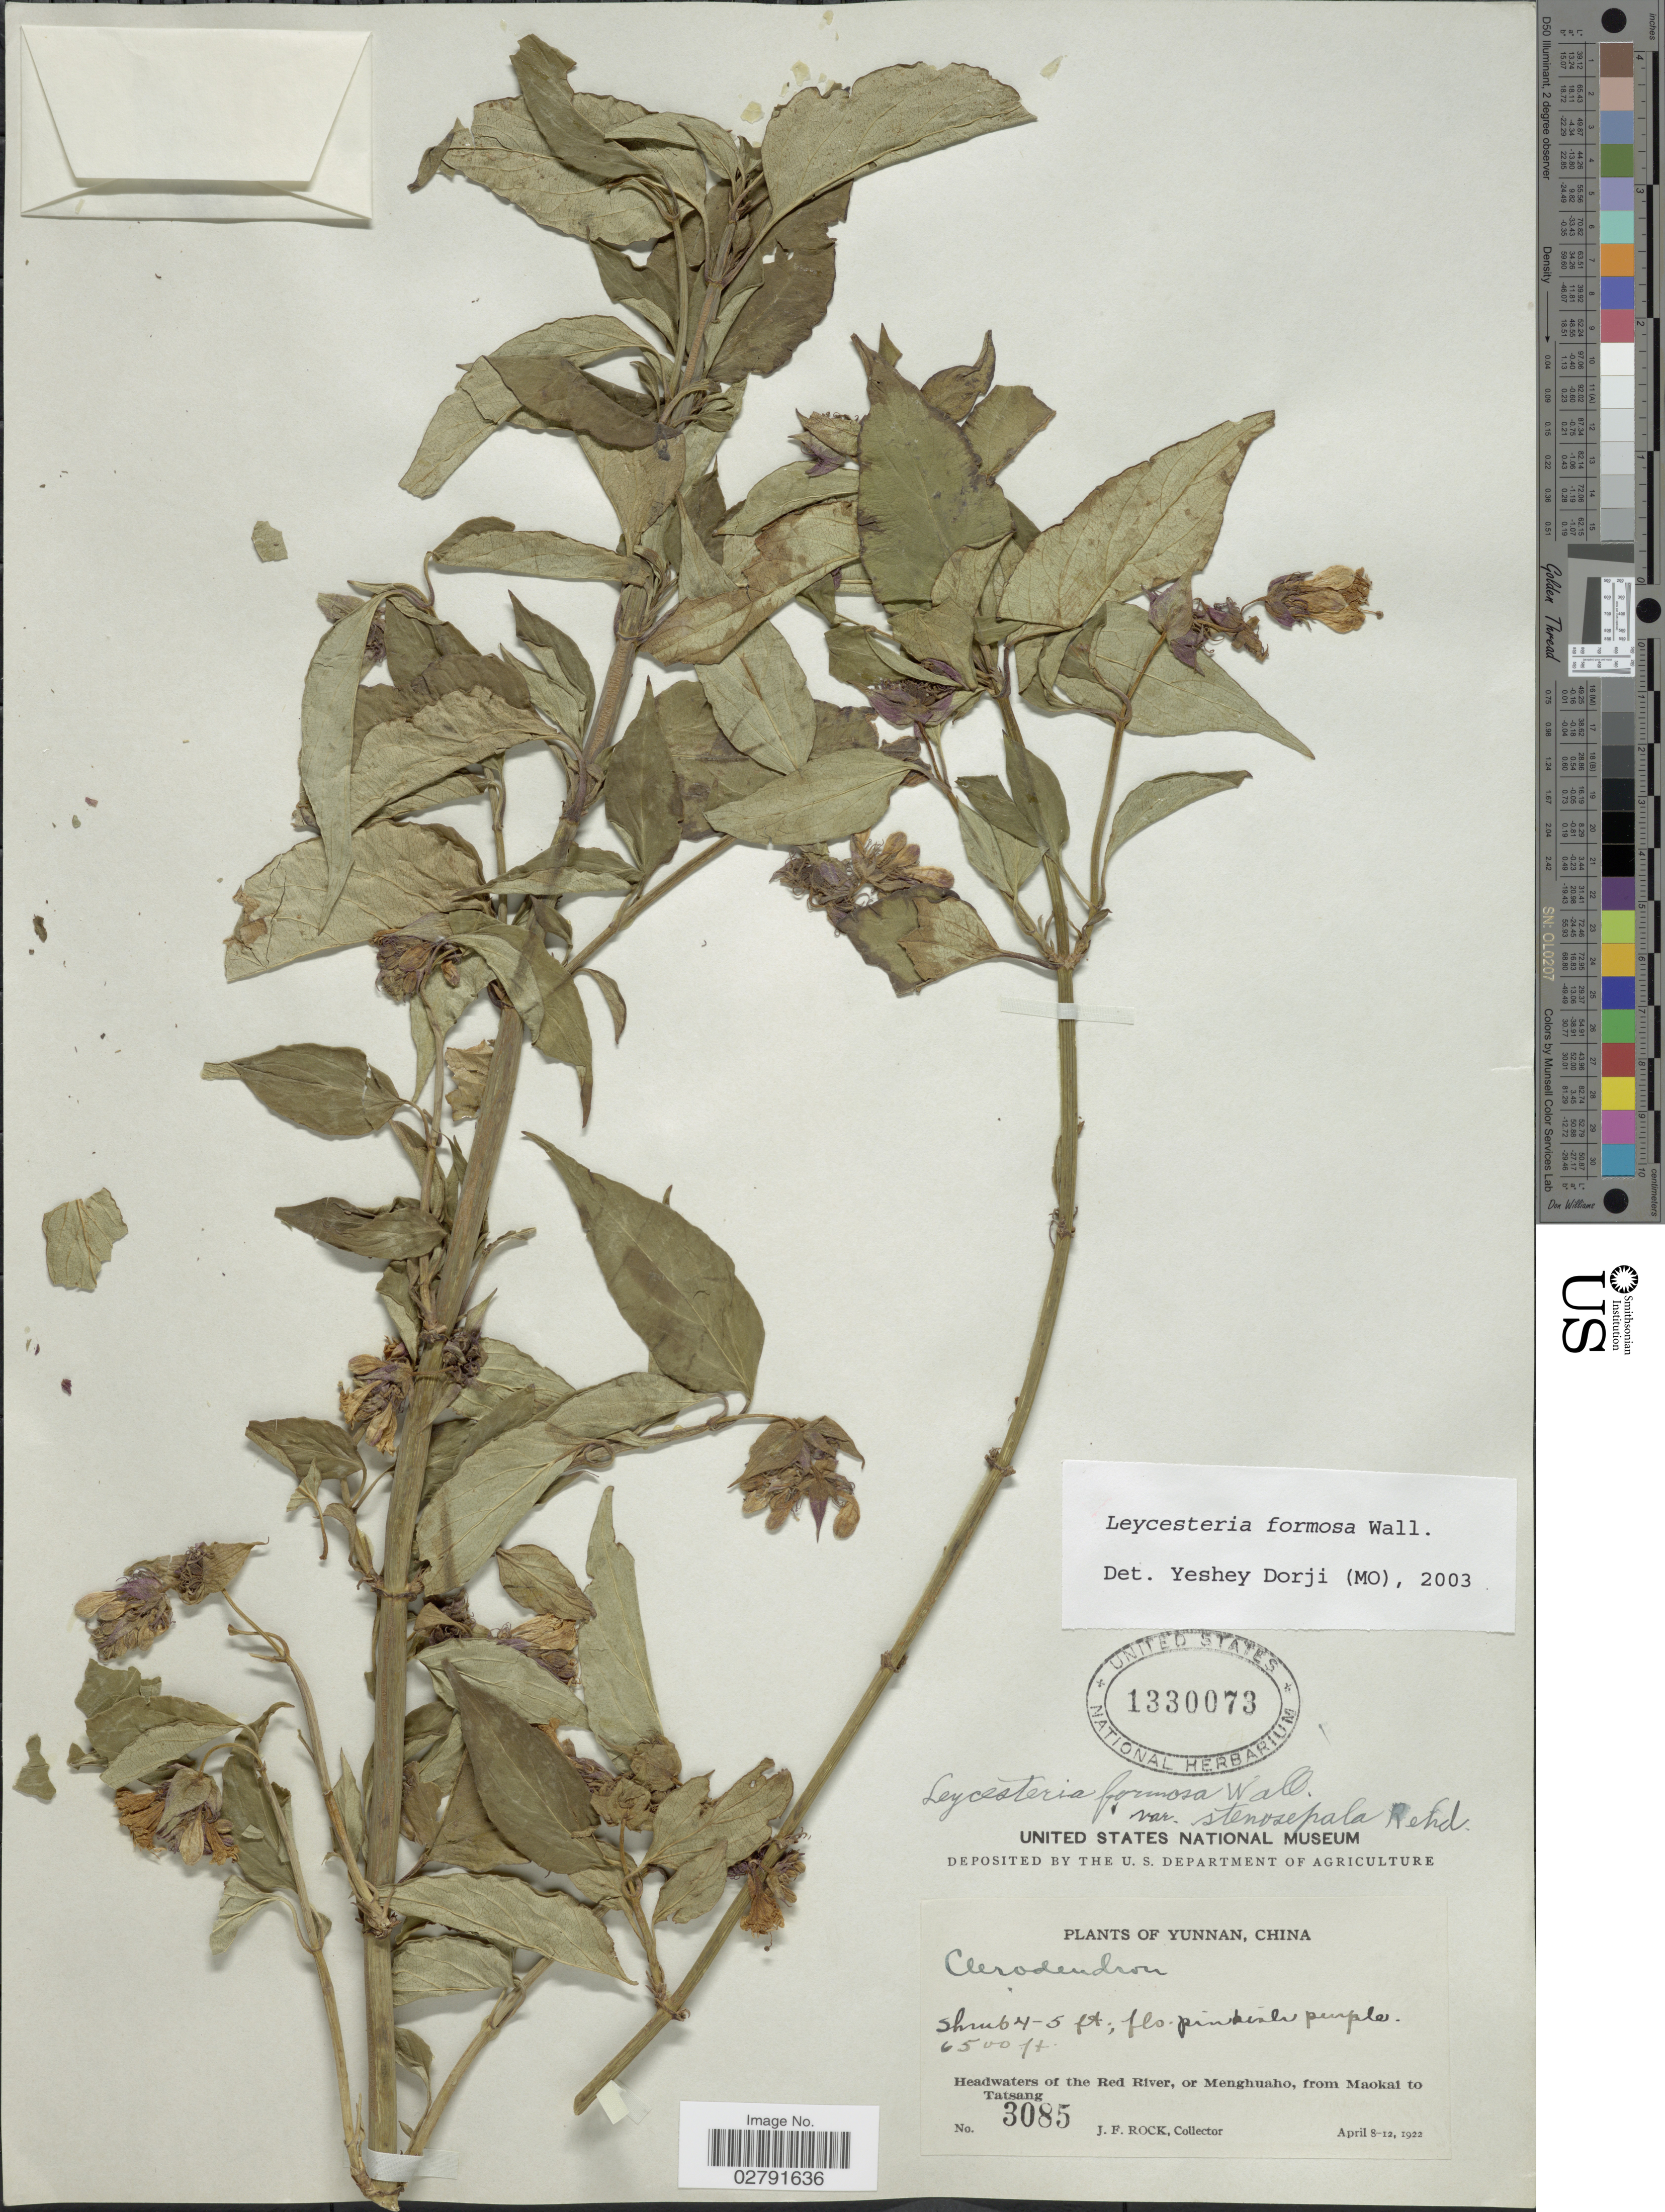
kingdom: Plantae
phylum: Tracheophyta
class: Magnoliopsida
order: Dipsacales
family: Caprifoliaceae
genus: Leycesteria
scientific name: Leycesteria formosa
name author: Wall.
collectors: J. Rock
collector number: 3085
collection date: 1922-04-08/1922-04-12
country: China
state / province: Yunnan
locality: Headwaters of the Red River, or Menhuaho, from Maokai to Tatsang.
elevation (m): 1981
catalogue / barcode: US 1330073